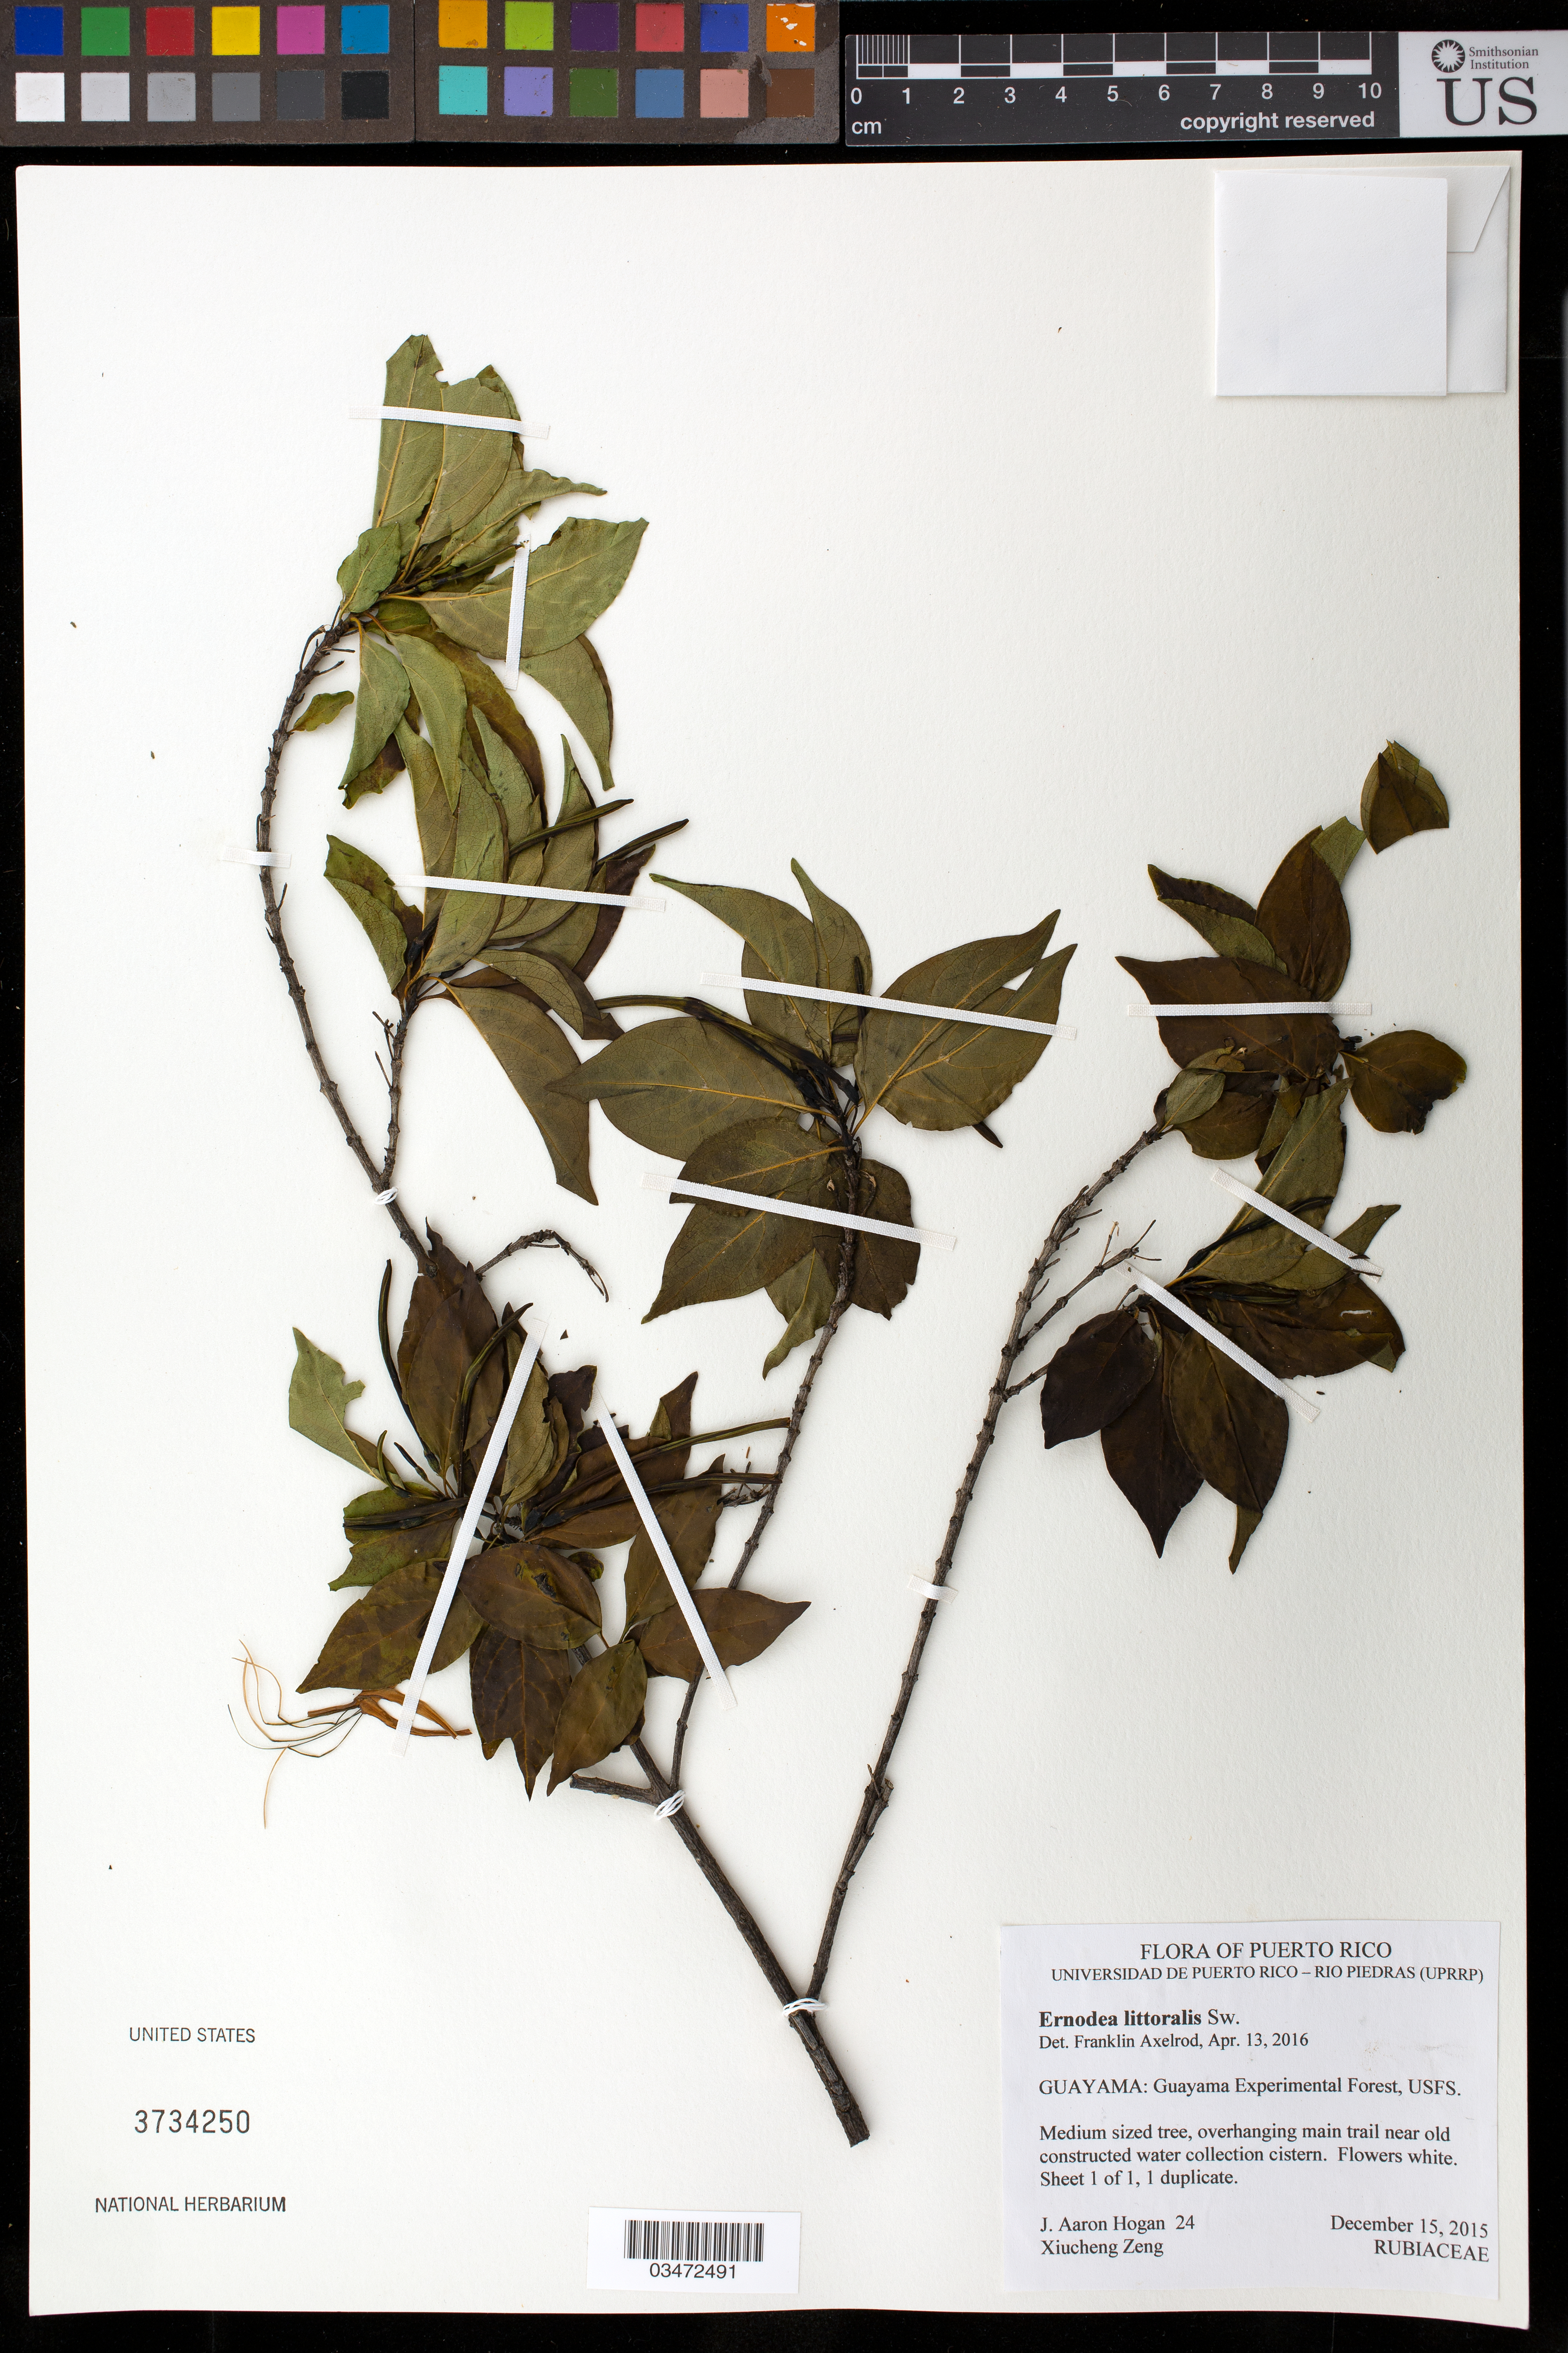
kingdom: Plantae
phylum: Tracheophyta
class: Magnoliopsida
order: Gentianales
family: Rubiaceae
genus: Ernodea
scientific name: Ernodea littoralis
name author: Sw.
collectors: J. Hogan & X. Zeng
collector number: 24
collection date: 2015-12-15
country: Puerto Rico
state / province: Guayama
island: Puerto Rico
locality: Guayama Experimental Forest, USFS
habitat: Overhanging main trail near old constructed water collection cictern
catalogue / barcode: US 3734250